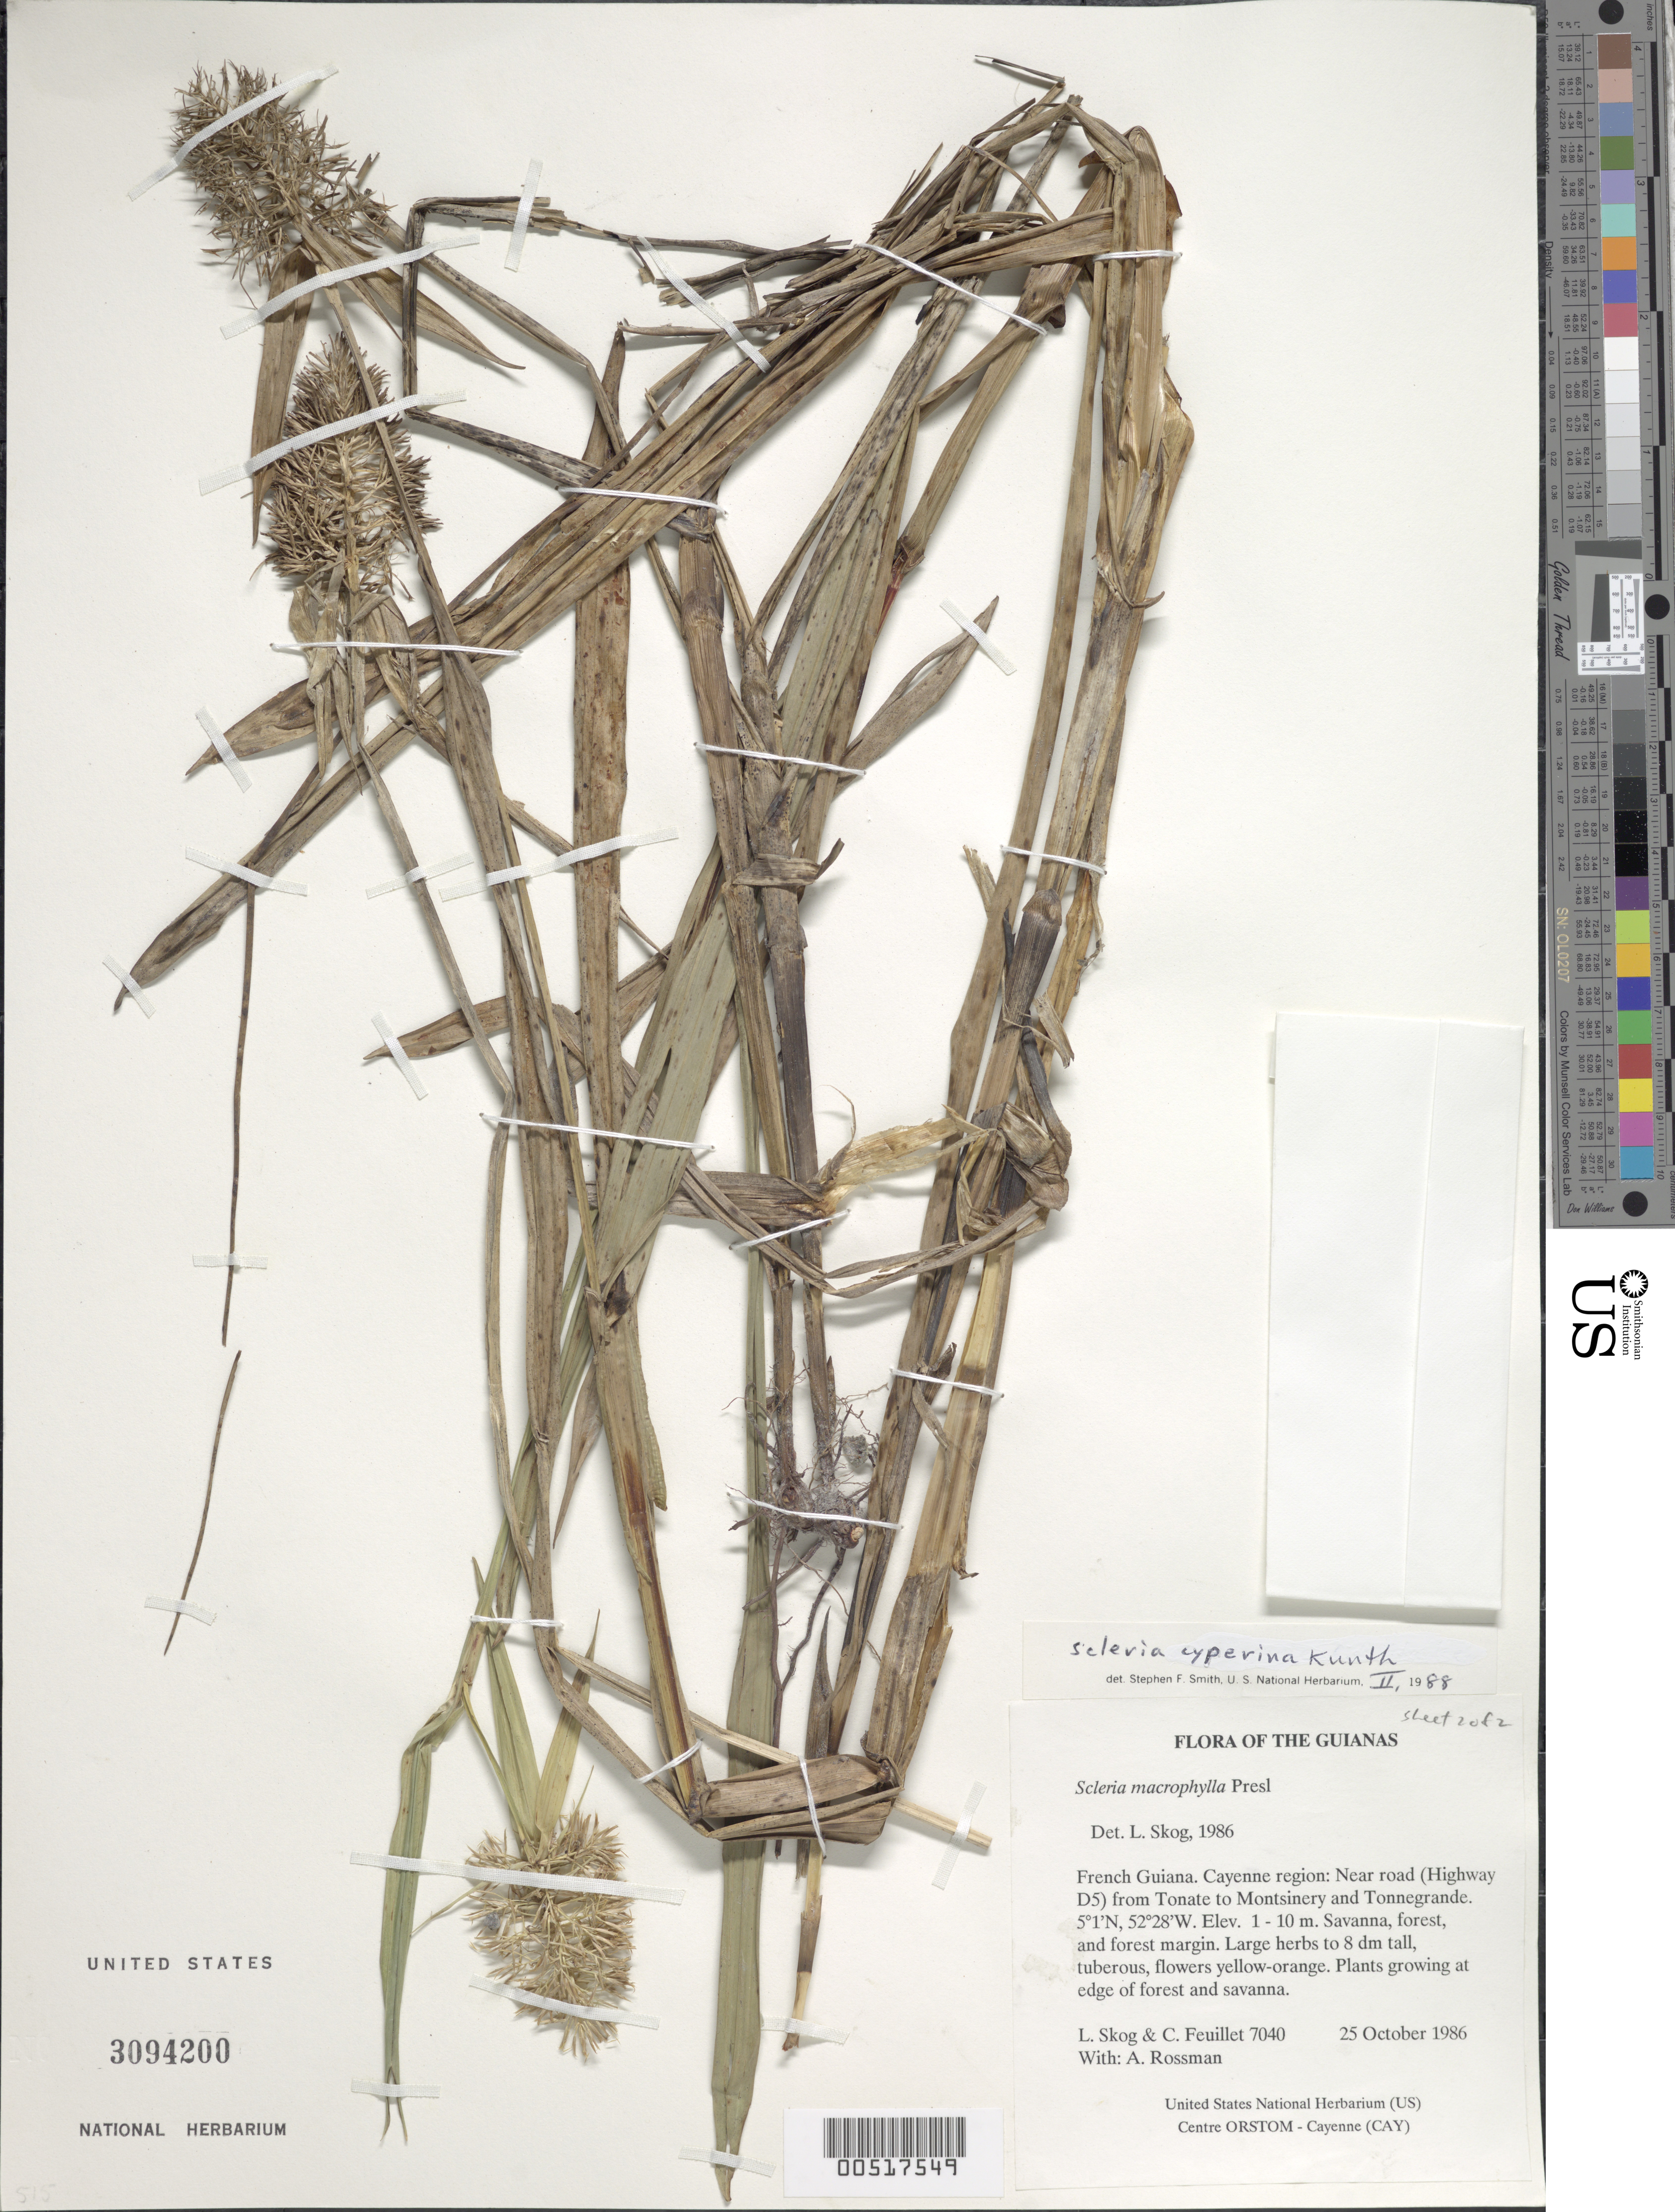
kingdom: Plantae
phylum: Tracheophyta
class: Liliopsida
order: Poales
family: Cyperaceae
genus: Scleria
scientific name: Scleria cyperina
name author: Willd. ex Kunth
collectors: L. E. Skog, C. Feuillet & A. Rossman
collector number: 7040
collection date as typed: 25 October 1986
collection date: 1986-10-25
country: French Guiana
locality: Cayenne. Near road (Highway D5) from Tonate to Montsinery and Tonnegrande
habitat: Savanna, forest, and forest margin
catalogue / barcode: US 3094200